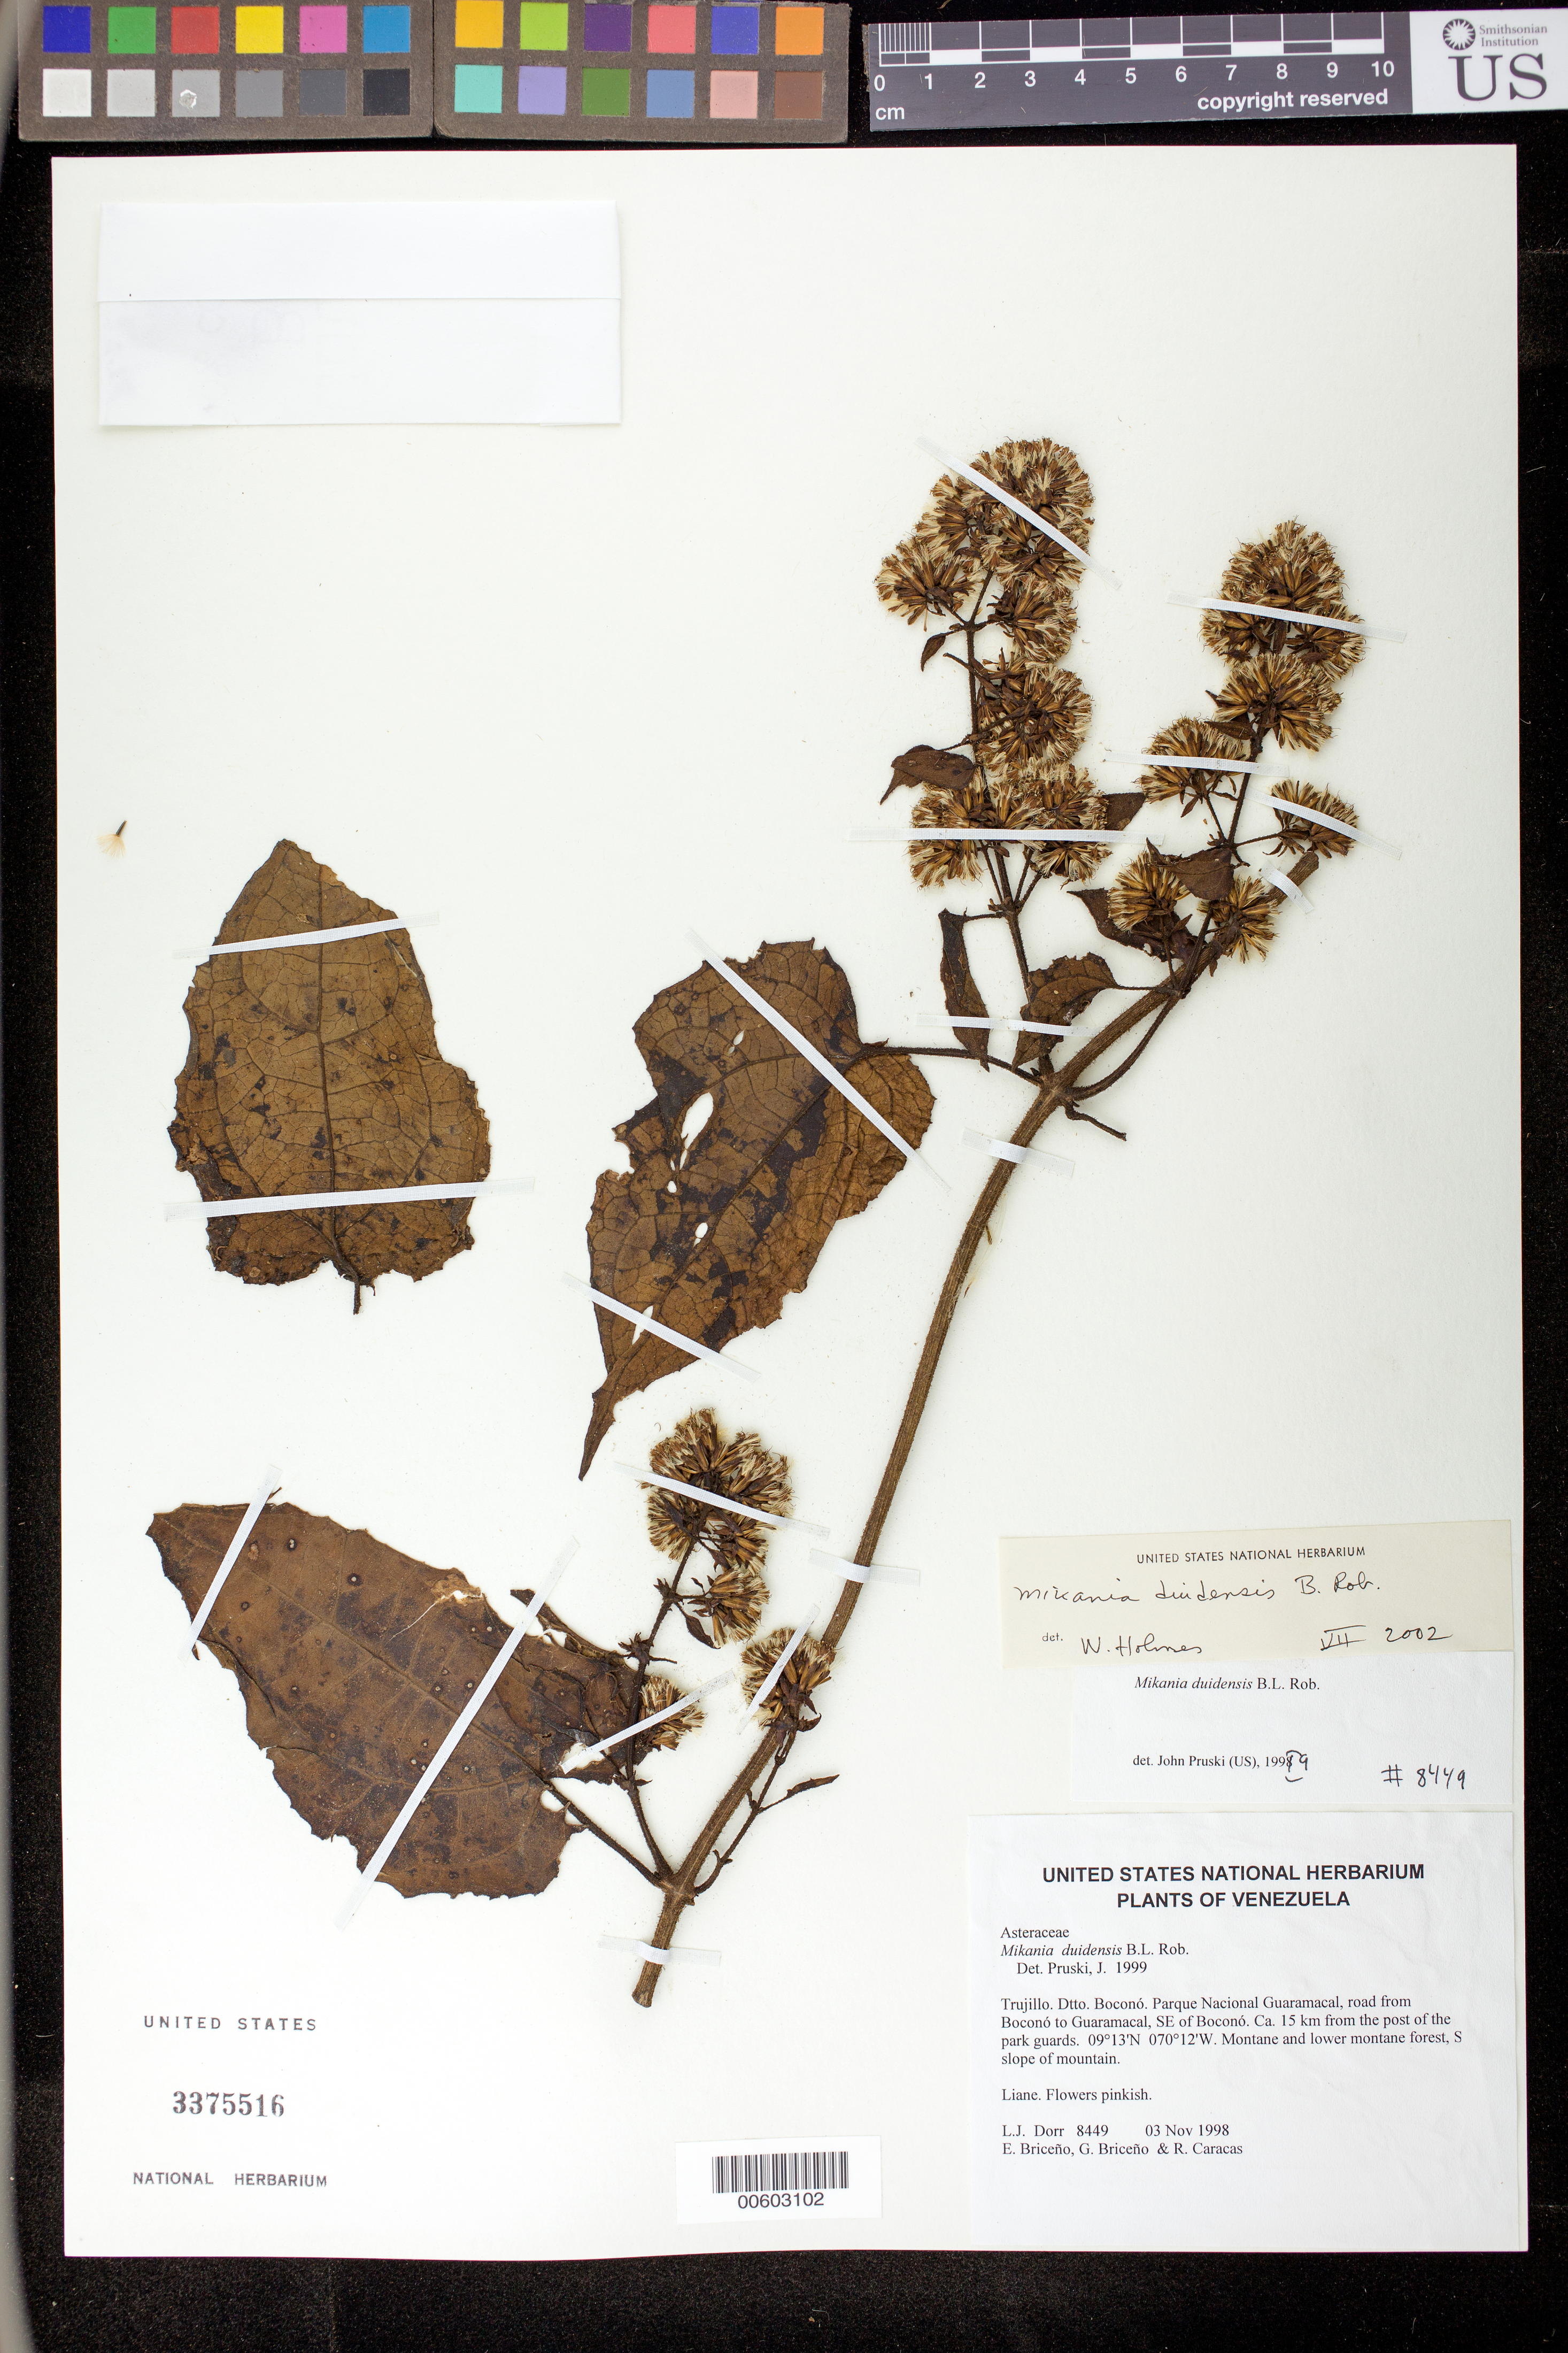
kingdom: Plantae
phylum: Tracheophyta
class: Magnoliopsida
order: Asterales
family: Asteraceae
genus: Mikania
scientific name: Mikania duidensis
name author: B.L. Rob.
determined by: Pruski, J. F.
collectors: L. J. Dorr, E. Briceño, G. Briceño & R. Caracas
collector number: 8449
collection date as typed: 03 Nov 1998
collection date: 1998-11-03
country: Venezuela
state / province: Trujillo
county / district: Boconó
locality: Parque Nacional Guaramacal, road from Boconó to Guaramacal, SE of Boconó, ca. 15 km from the post of the park guards.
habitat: Montane and lower montane forest, S slope of mountain.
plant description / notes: BAYLU, PORT, US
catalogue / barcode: US 3375516